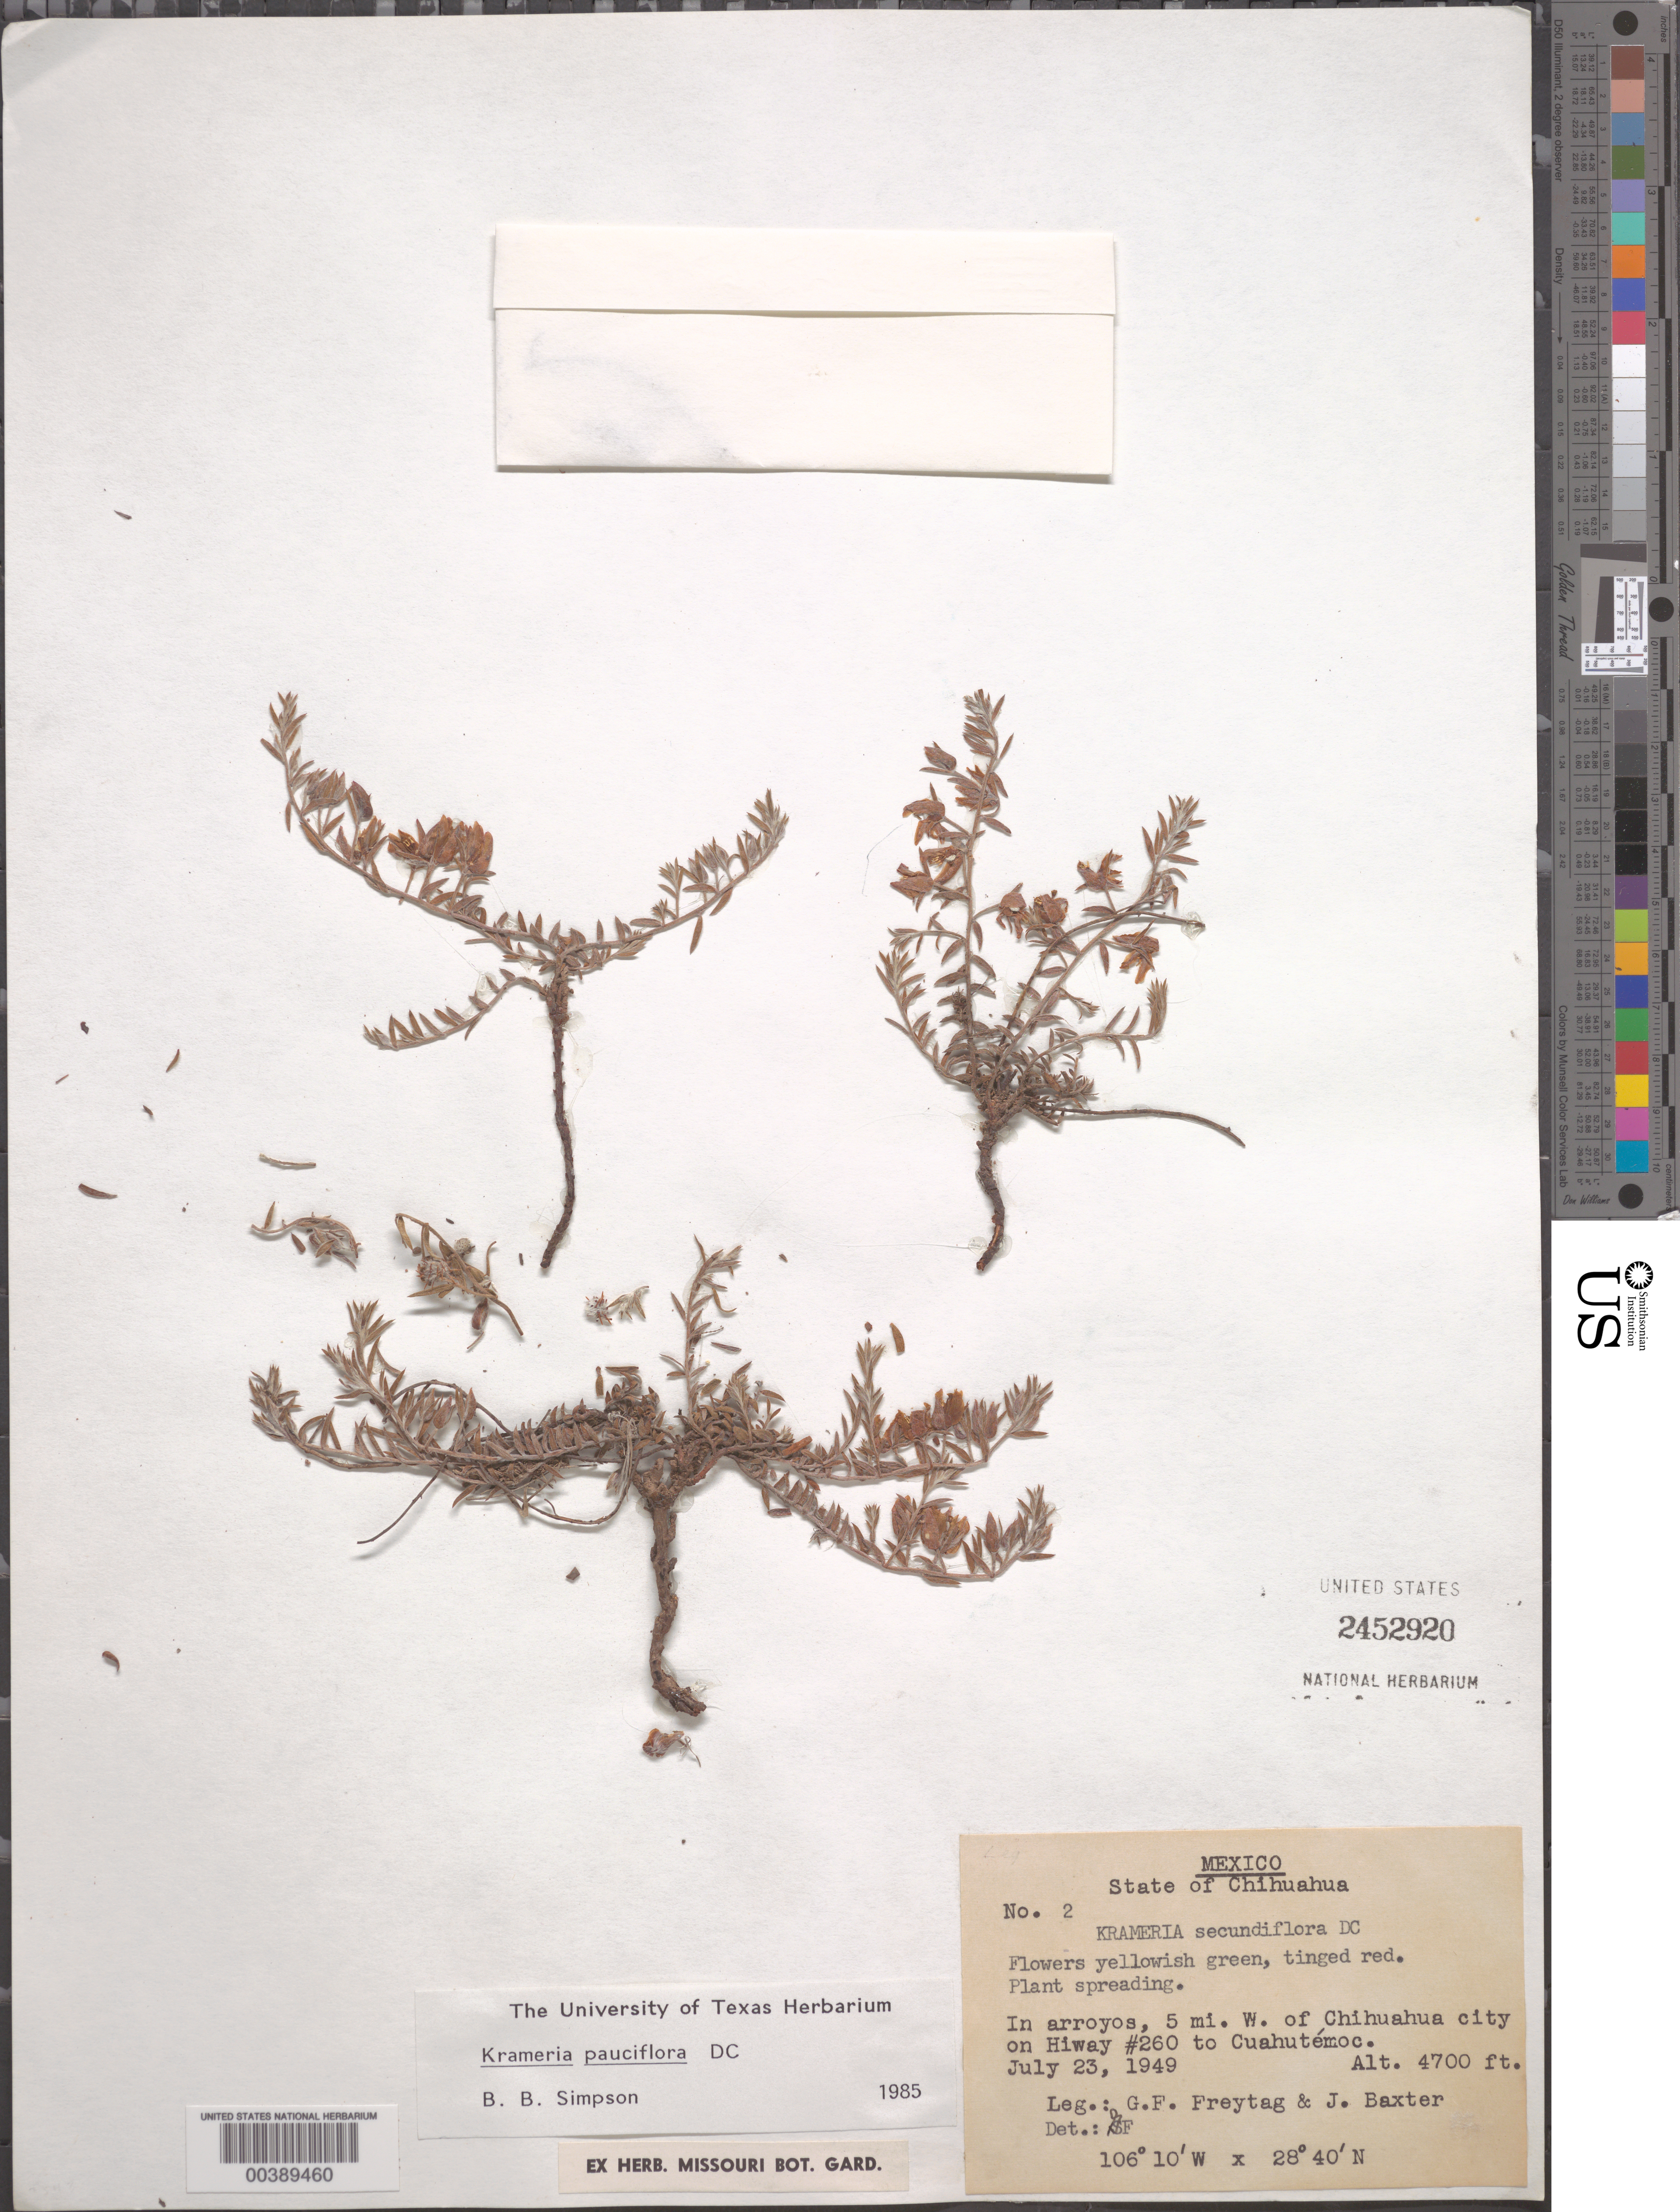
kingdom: Plantae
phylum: Tracheophyta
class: Magnoliopsida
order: Zygophyllales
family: Krameriaceae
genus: Krameria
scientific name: Krameria pauciflora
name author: DC.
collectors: G. F. Freytag & J. Baxter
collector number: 2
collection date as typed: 23 Jul 1949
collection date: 1949-07-23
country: Mexico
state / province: Chihuahua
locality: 5 mi W of Chihuahua City on hwy 260 to Cuahutémoc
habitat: In arroyos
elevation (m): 1433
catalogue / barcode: US 2452920